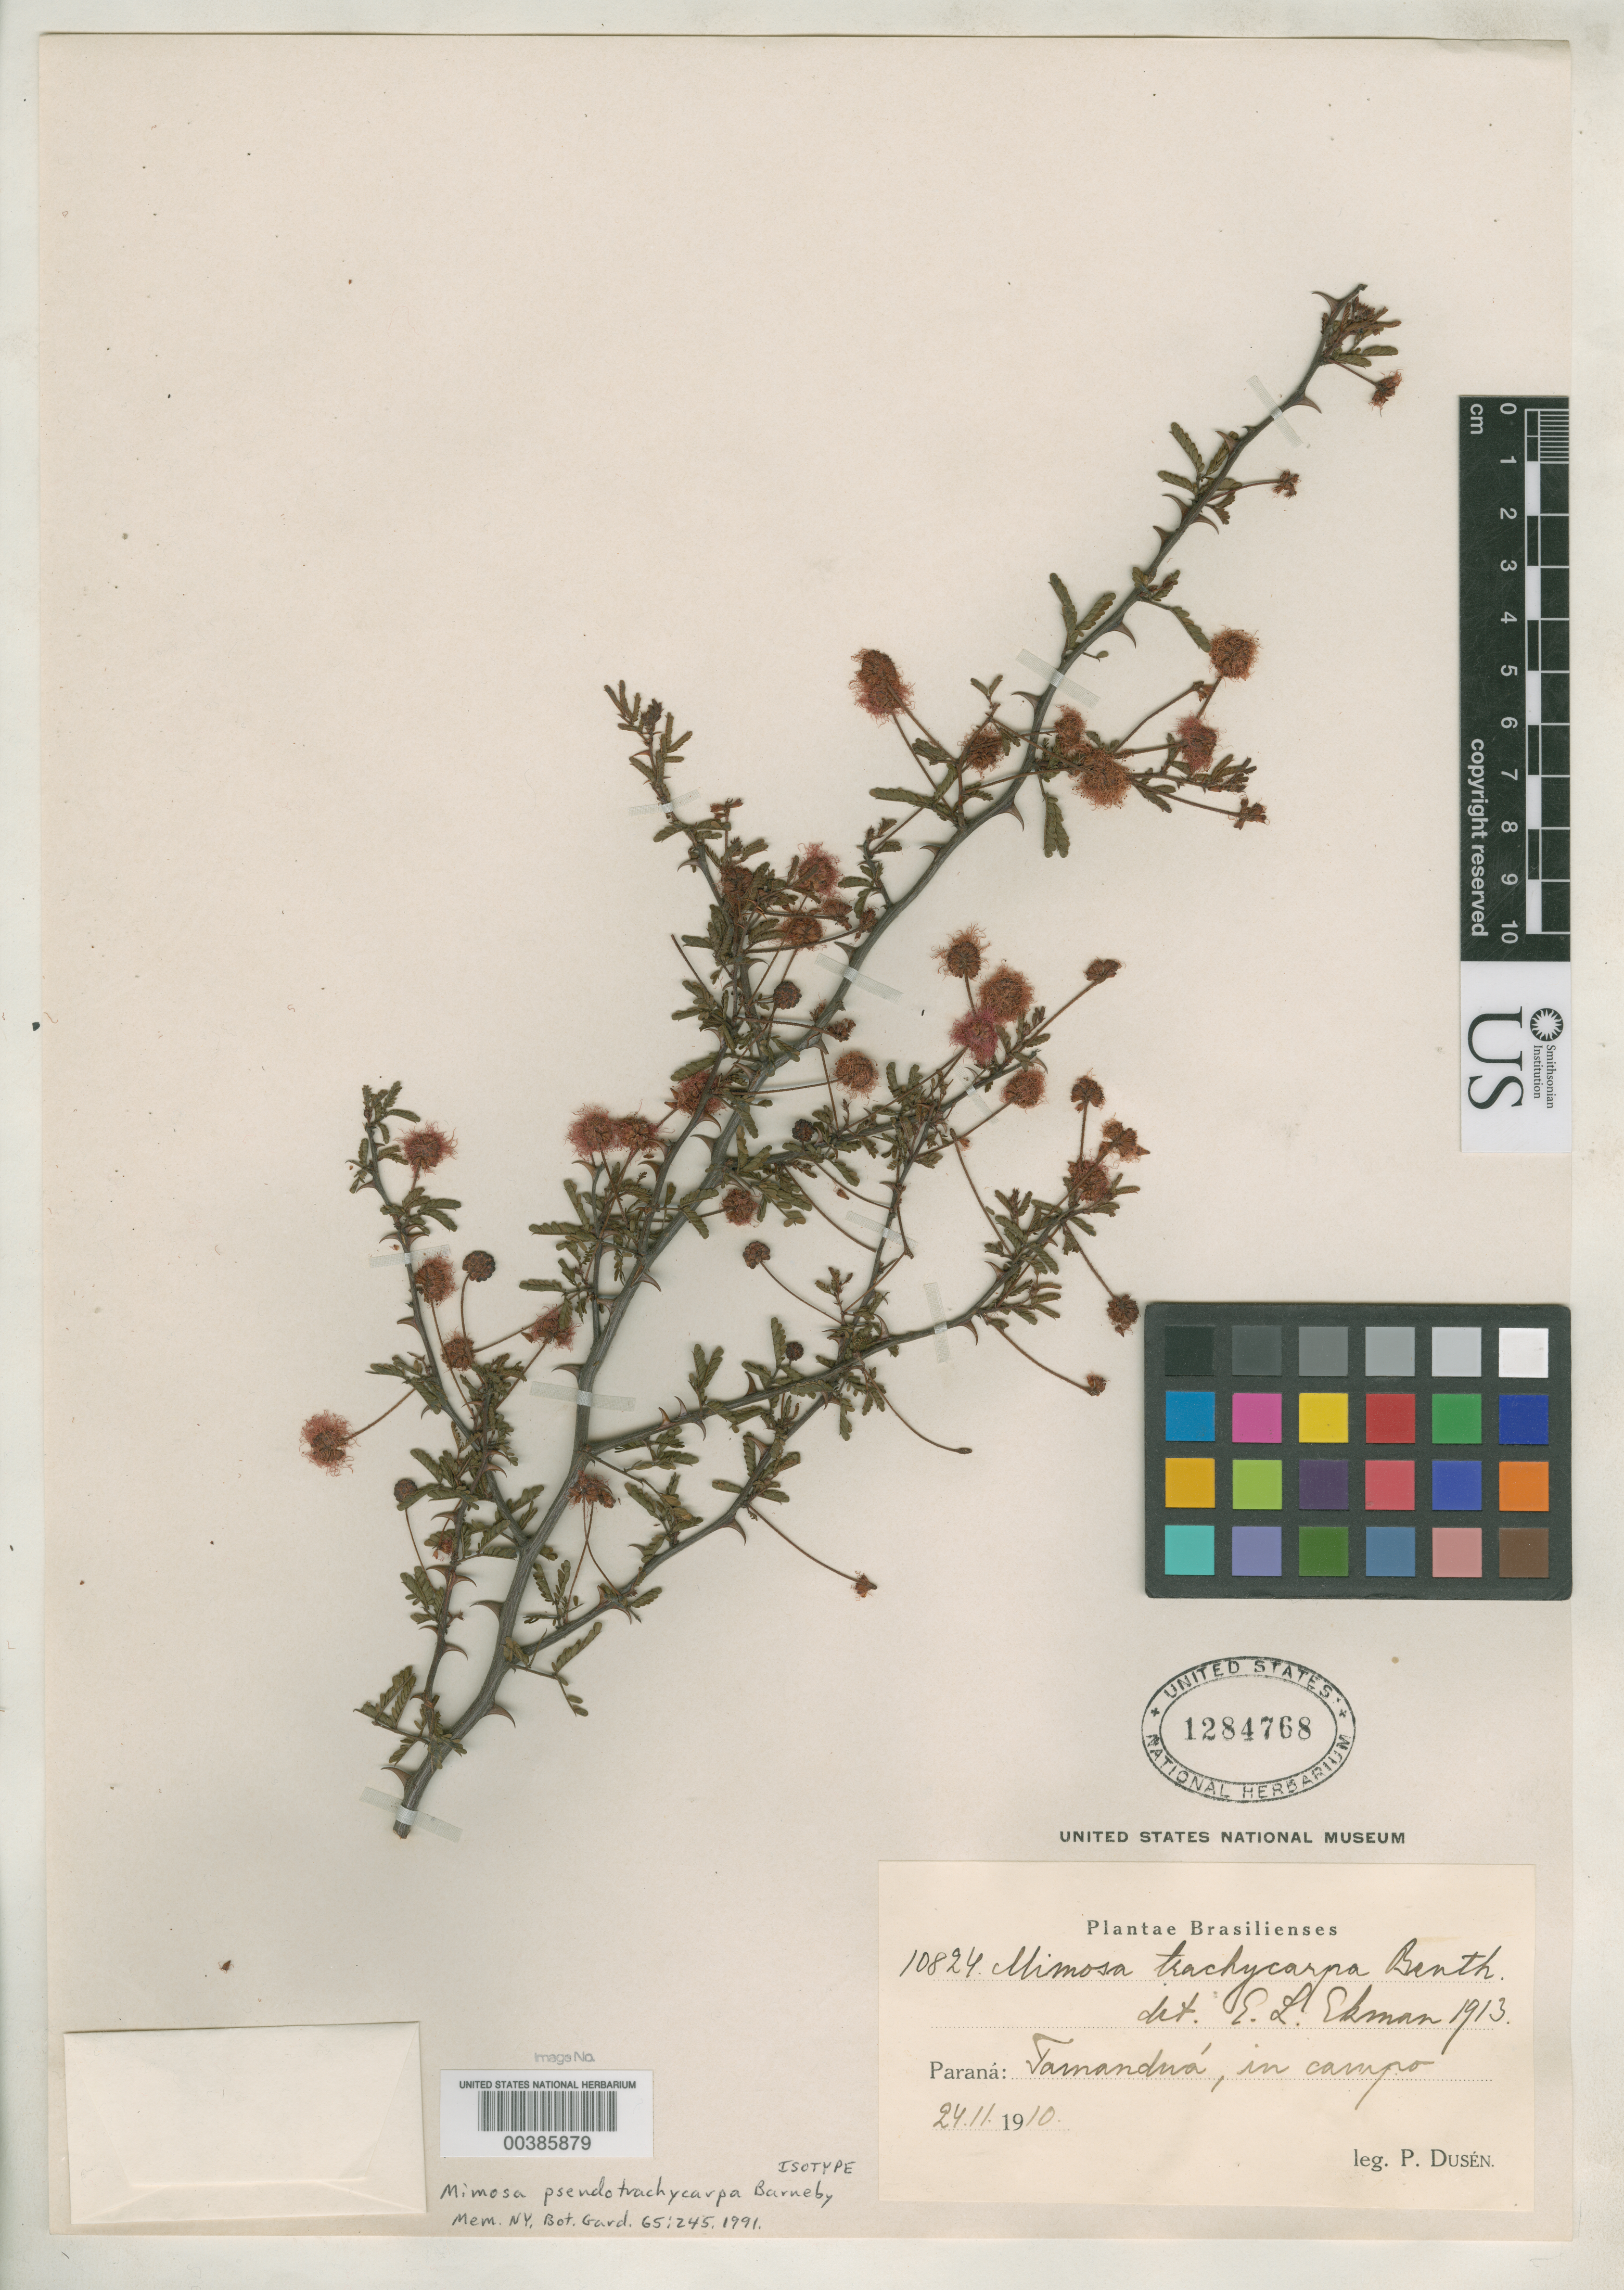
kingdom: Plantae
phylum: Tracheophyta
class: Magnoliopsida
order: Fabales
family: Fabaceae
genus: Mimosa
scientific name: Mimosa pseudotrachycarpa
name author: Barneby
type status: Isotype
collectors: Père Duss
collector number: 10824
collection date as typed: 24 Nov 1910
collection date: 1910-11-24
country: Brazil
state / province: Paraná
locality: Tarnandura, in Campo.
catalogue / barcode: US 1284768